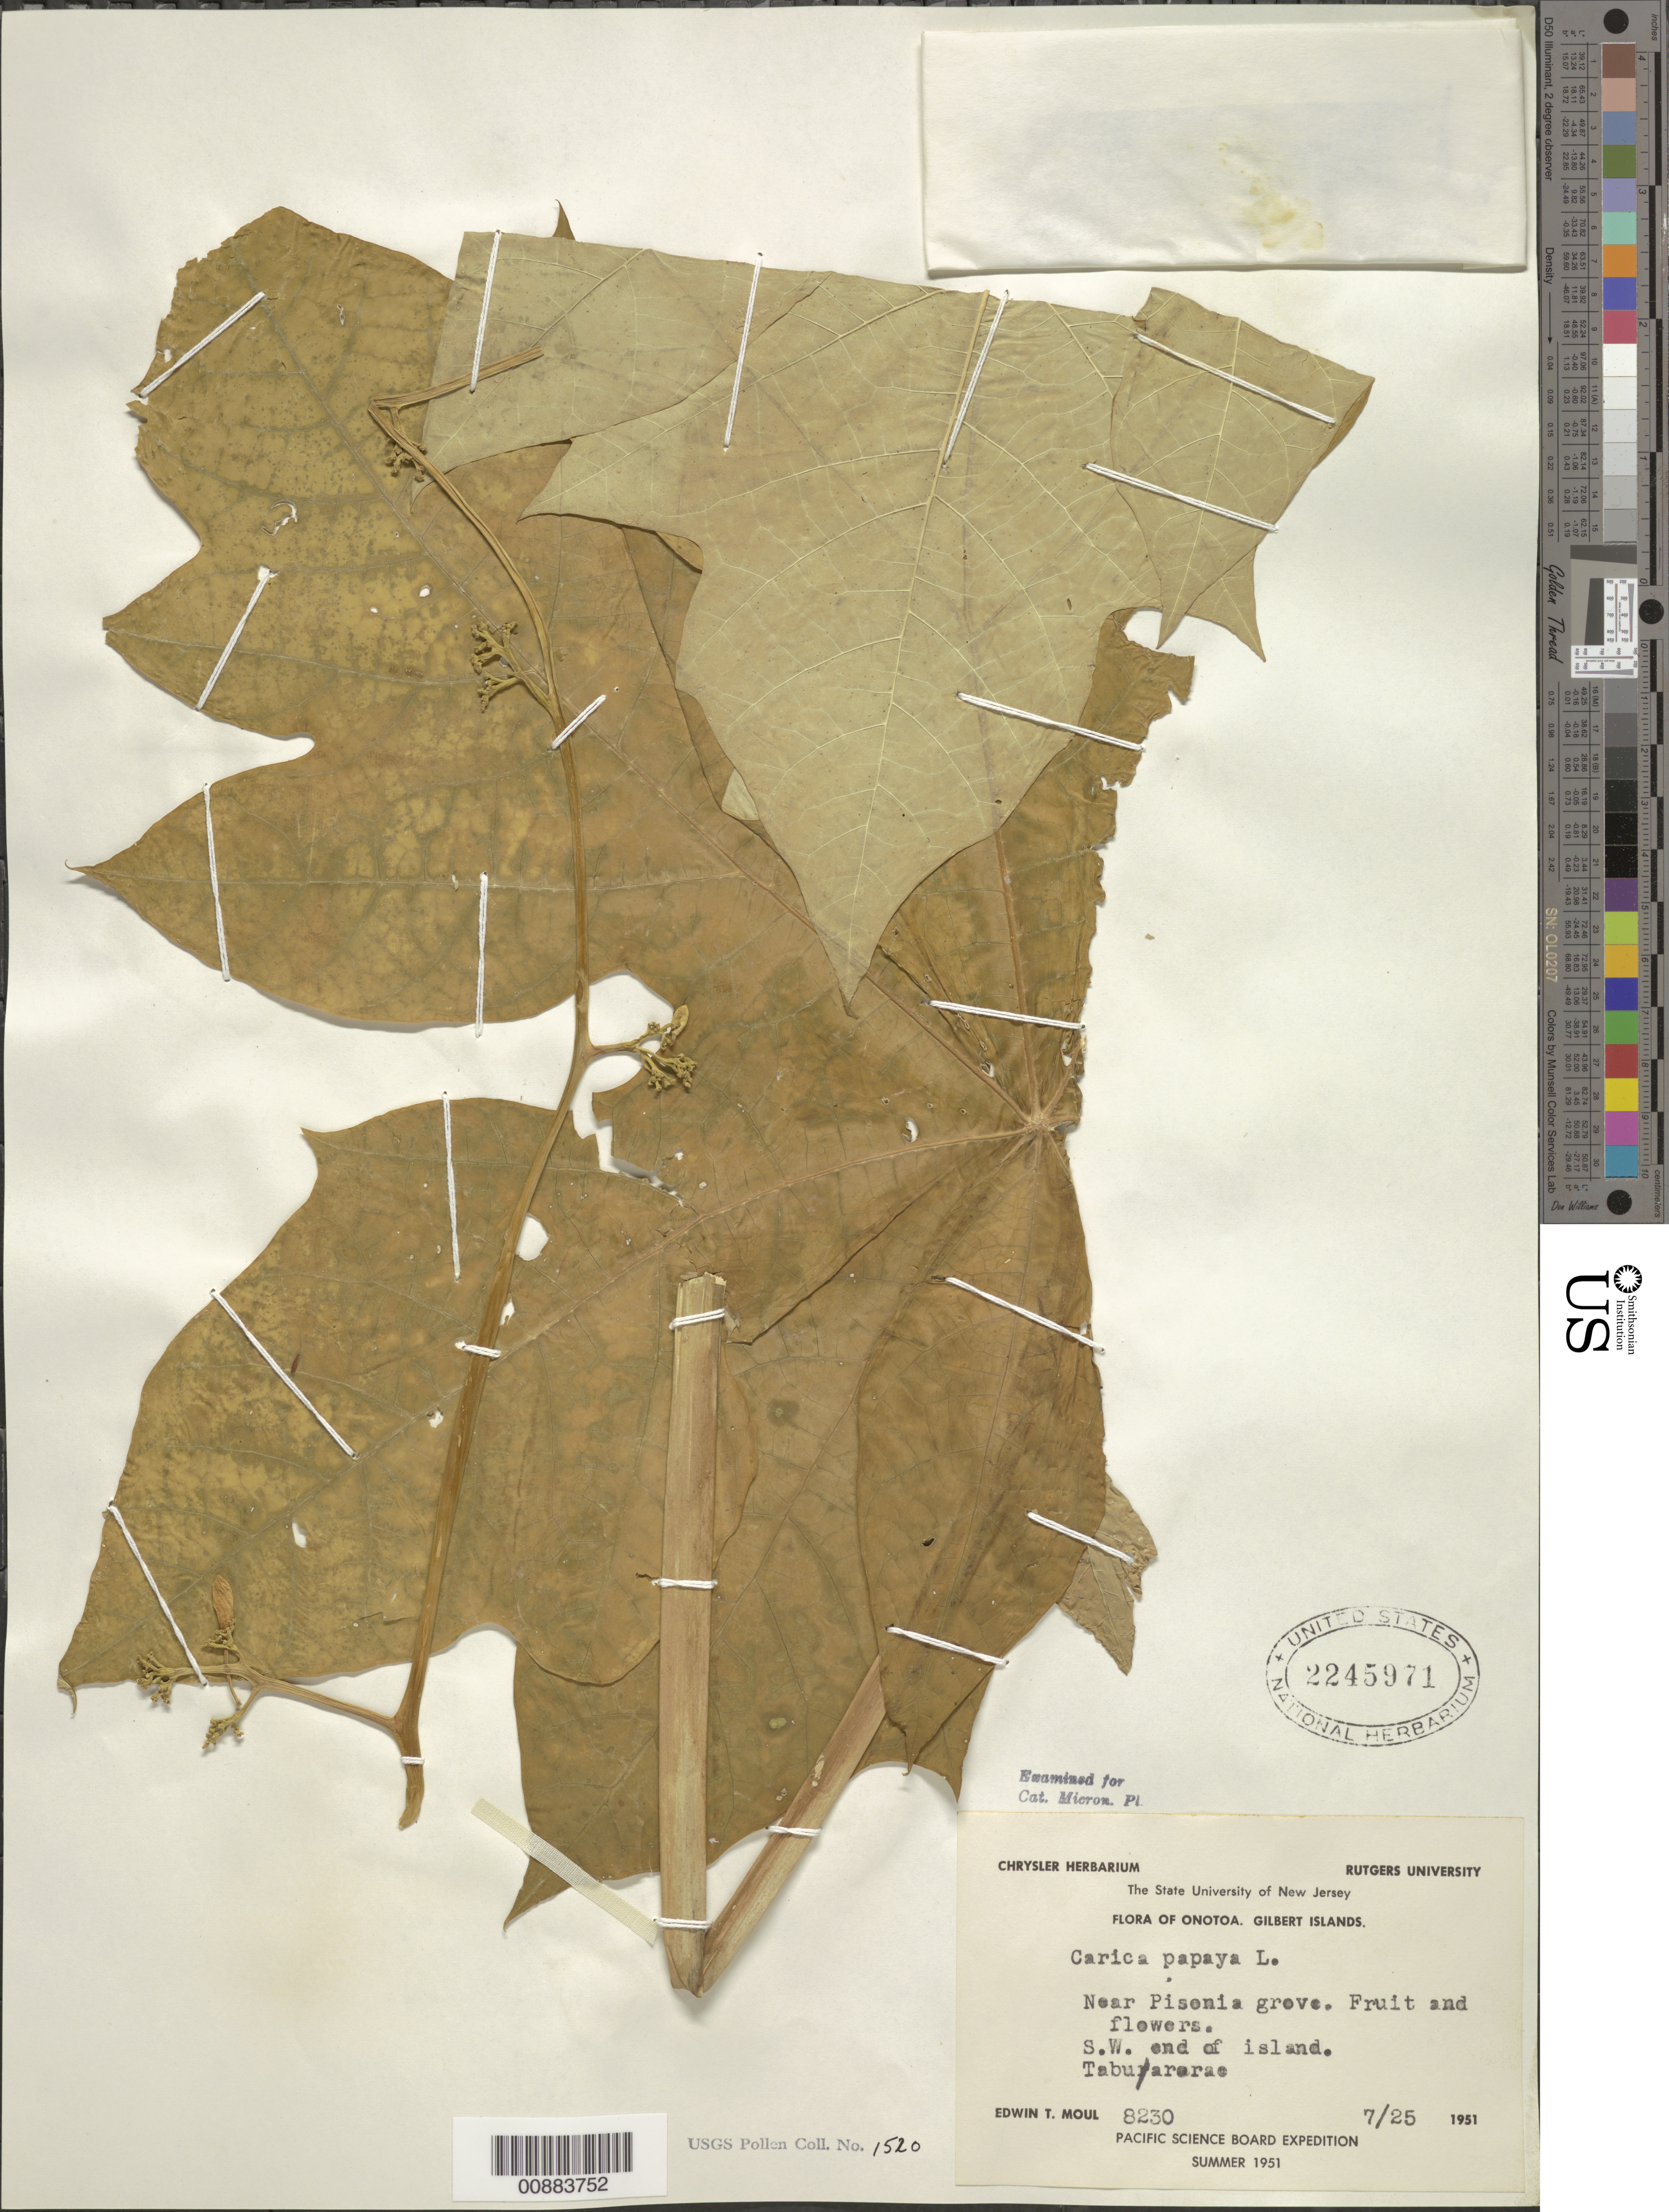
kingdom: Plantae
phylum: Tracheophyta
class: Magnoliopsida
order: Brassicales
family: Caricaceae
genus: Carica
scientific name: Carica papaya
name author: L.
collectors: E. T. Moul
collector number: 8230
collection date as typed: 25 Jul 1951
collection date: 1951-07-25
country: Solomon Islands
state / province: Malaita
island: Ontong Java [Luanguia] Atoll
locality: SW end of island. Near Pisonia grove.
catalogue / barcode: US 2245971